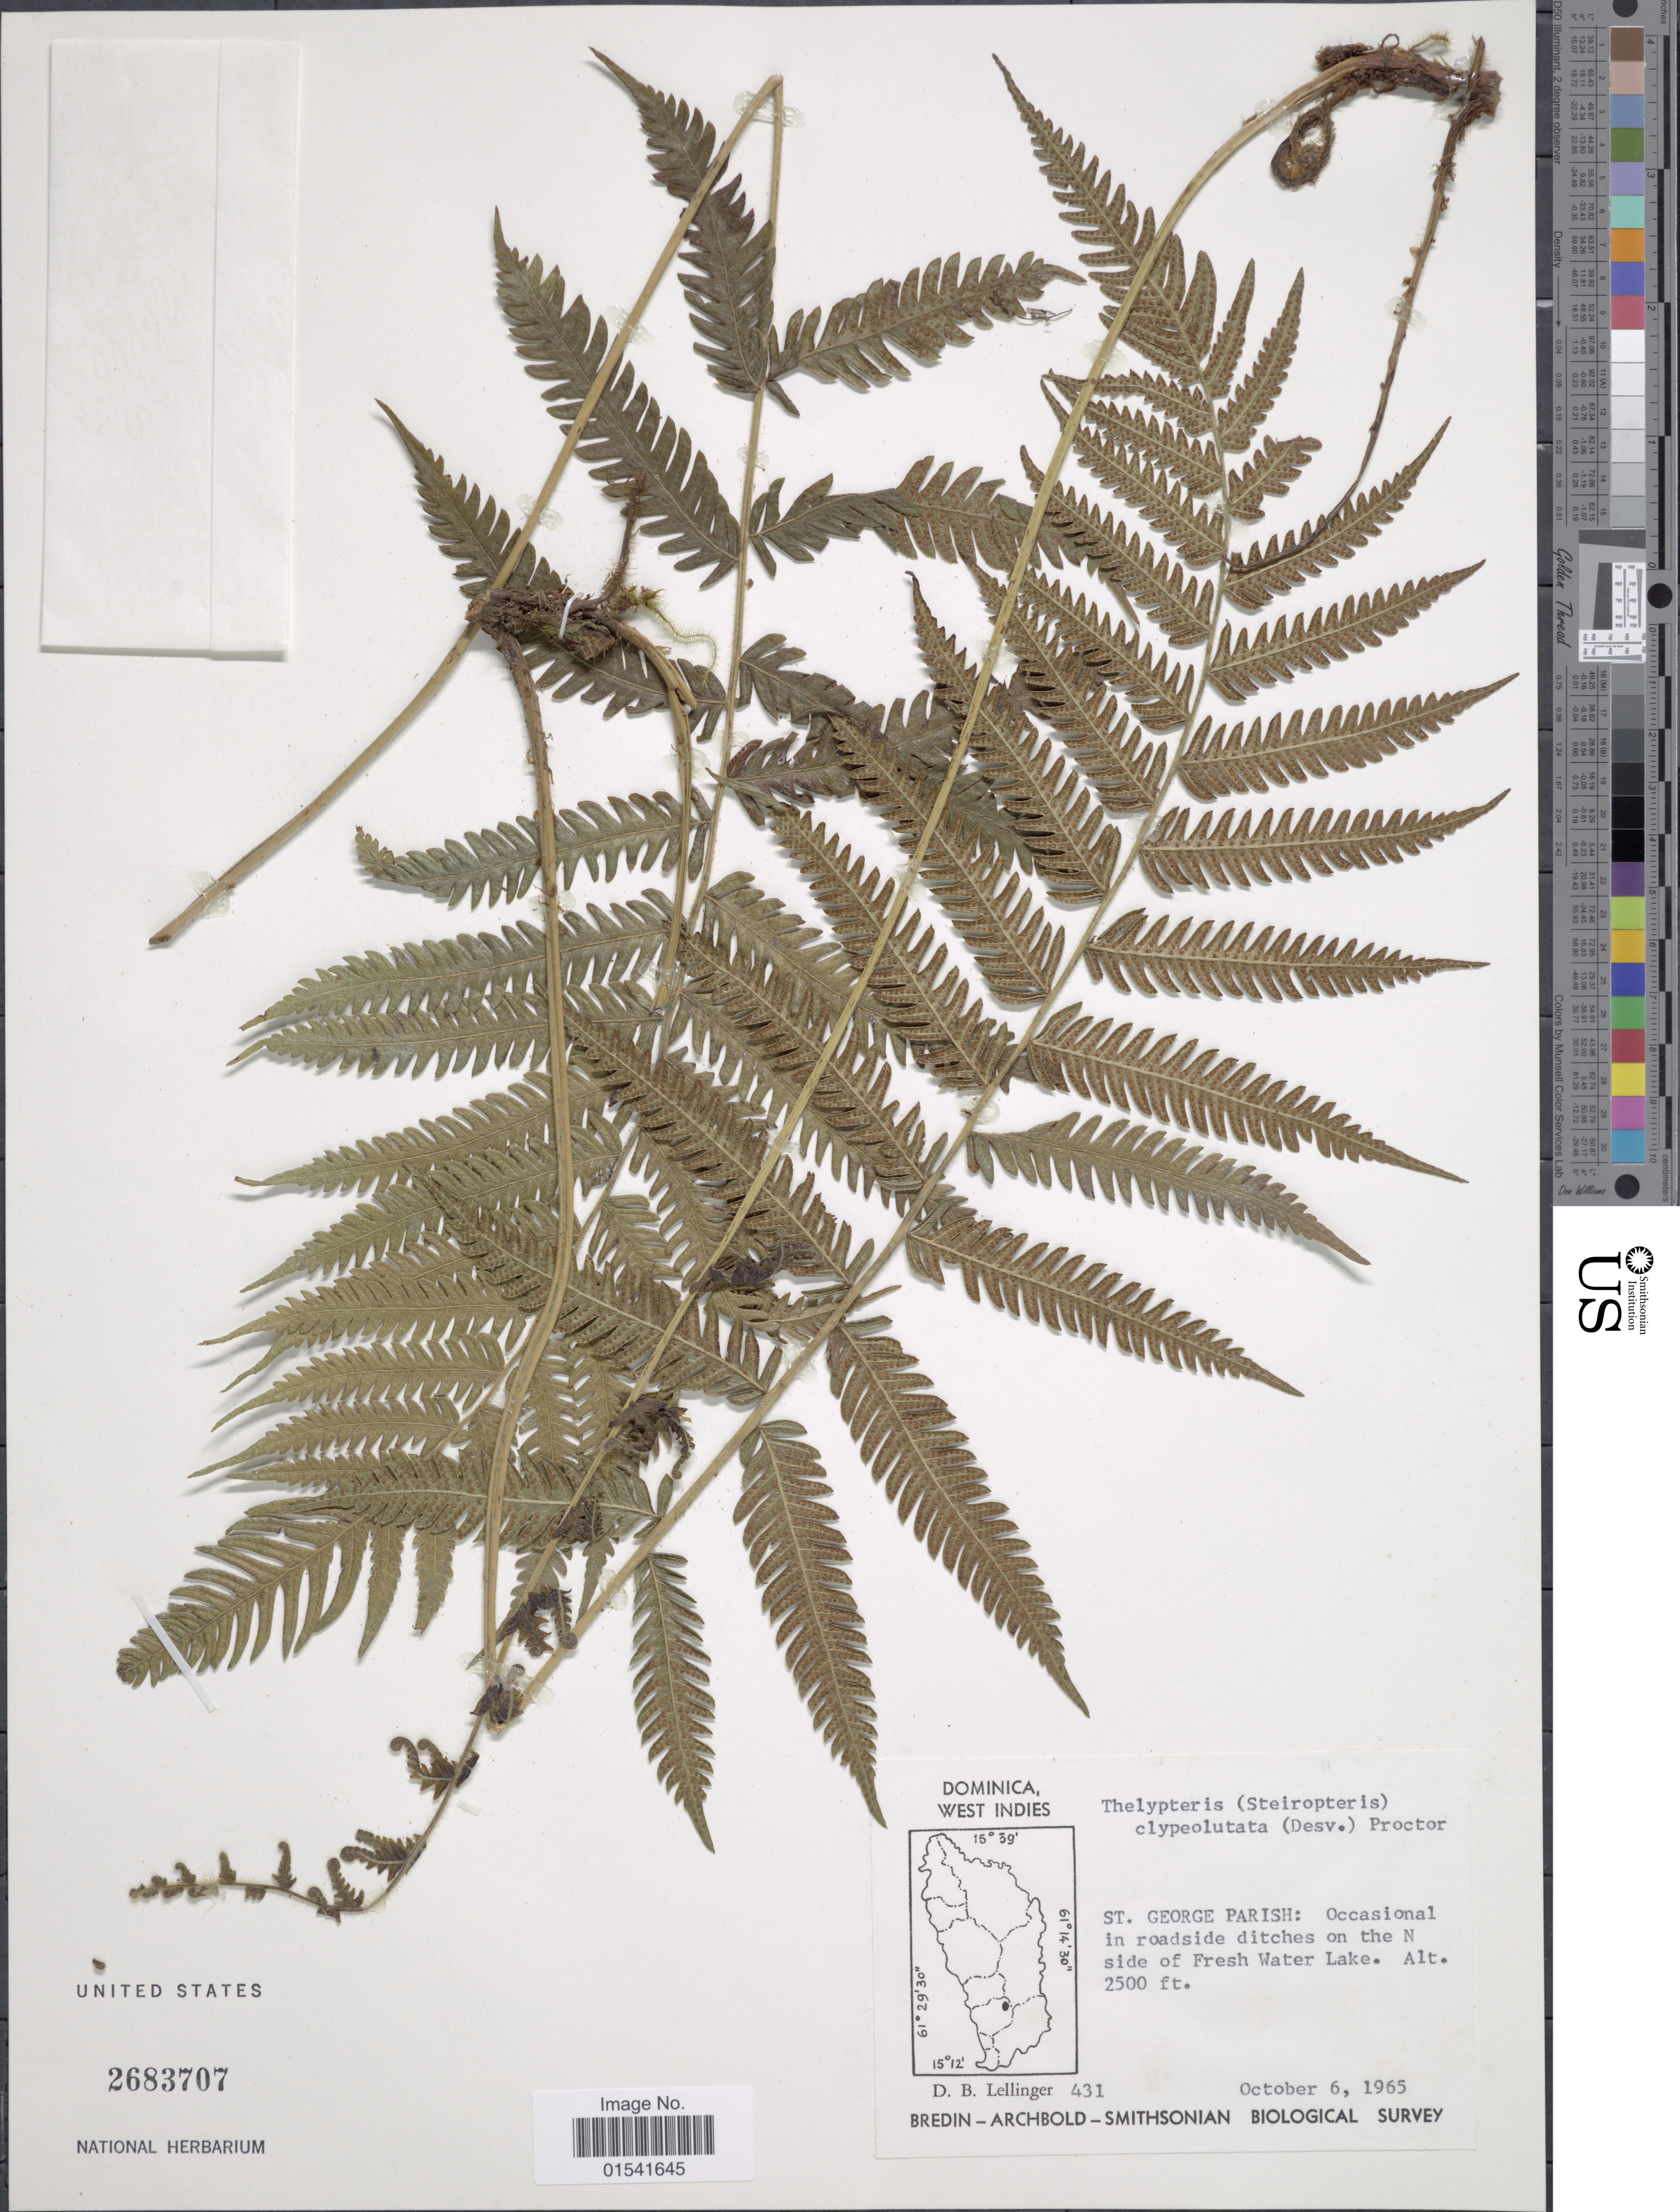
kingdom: Plantae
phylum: Tracheophyta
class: Polypodiopsida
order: Polypodiales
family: Thelypteridaceae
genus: Steiropteris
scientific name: Steiropteris clypeolutata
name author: (Desv.) Pic. Serm.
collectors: D. B. Lellinger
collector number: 431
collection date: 1965-10-06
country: Dominica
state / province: St. George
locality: St George Parish: Occasional in roadside ditches on the N side of Fresh Water Lake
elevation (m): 762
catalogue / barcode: US 2683707